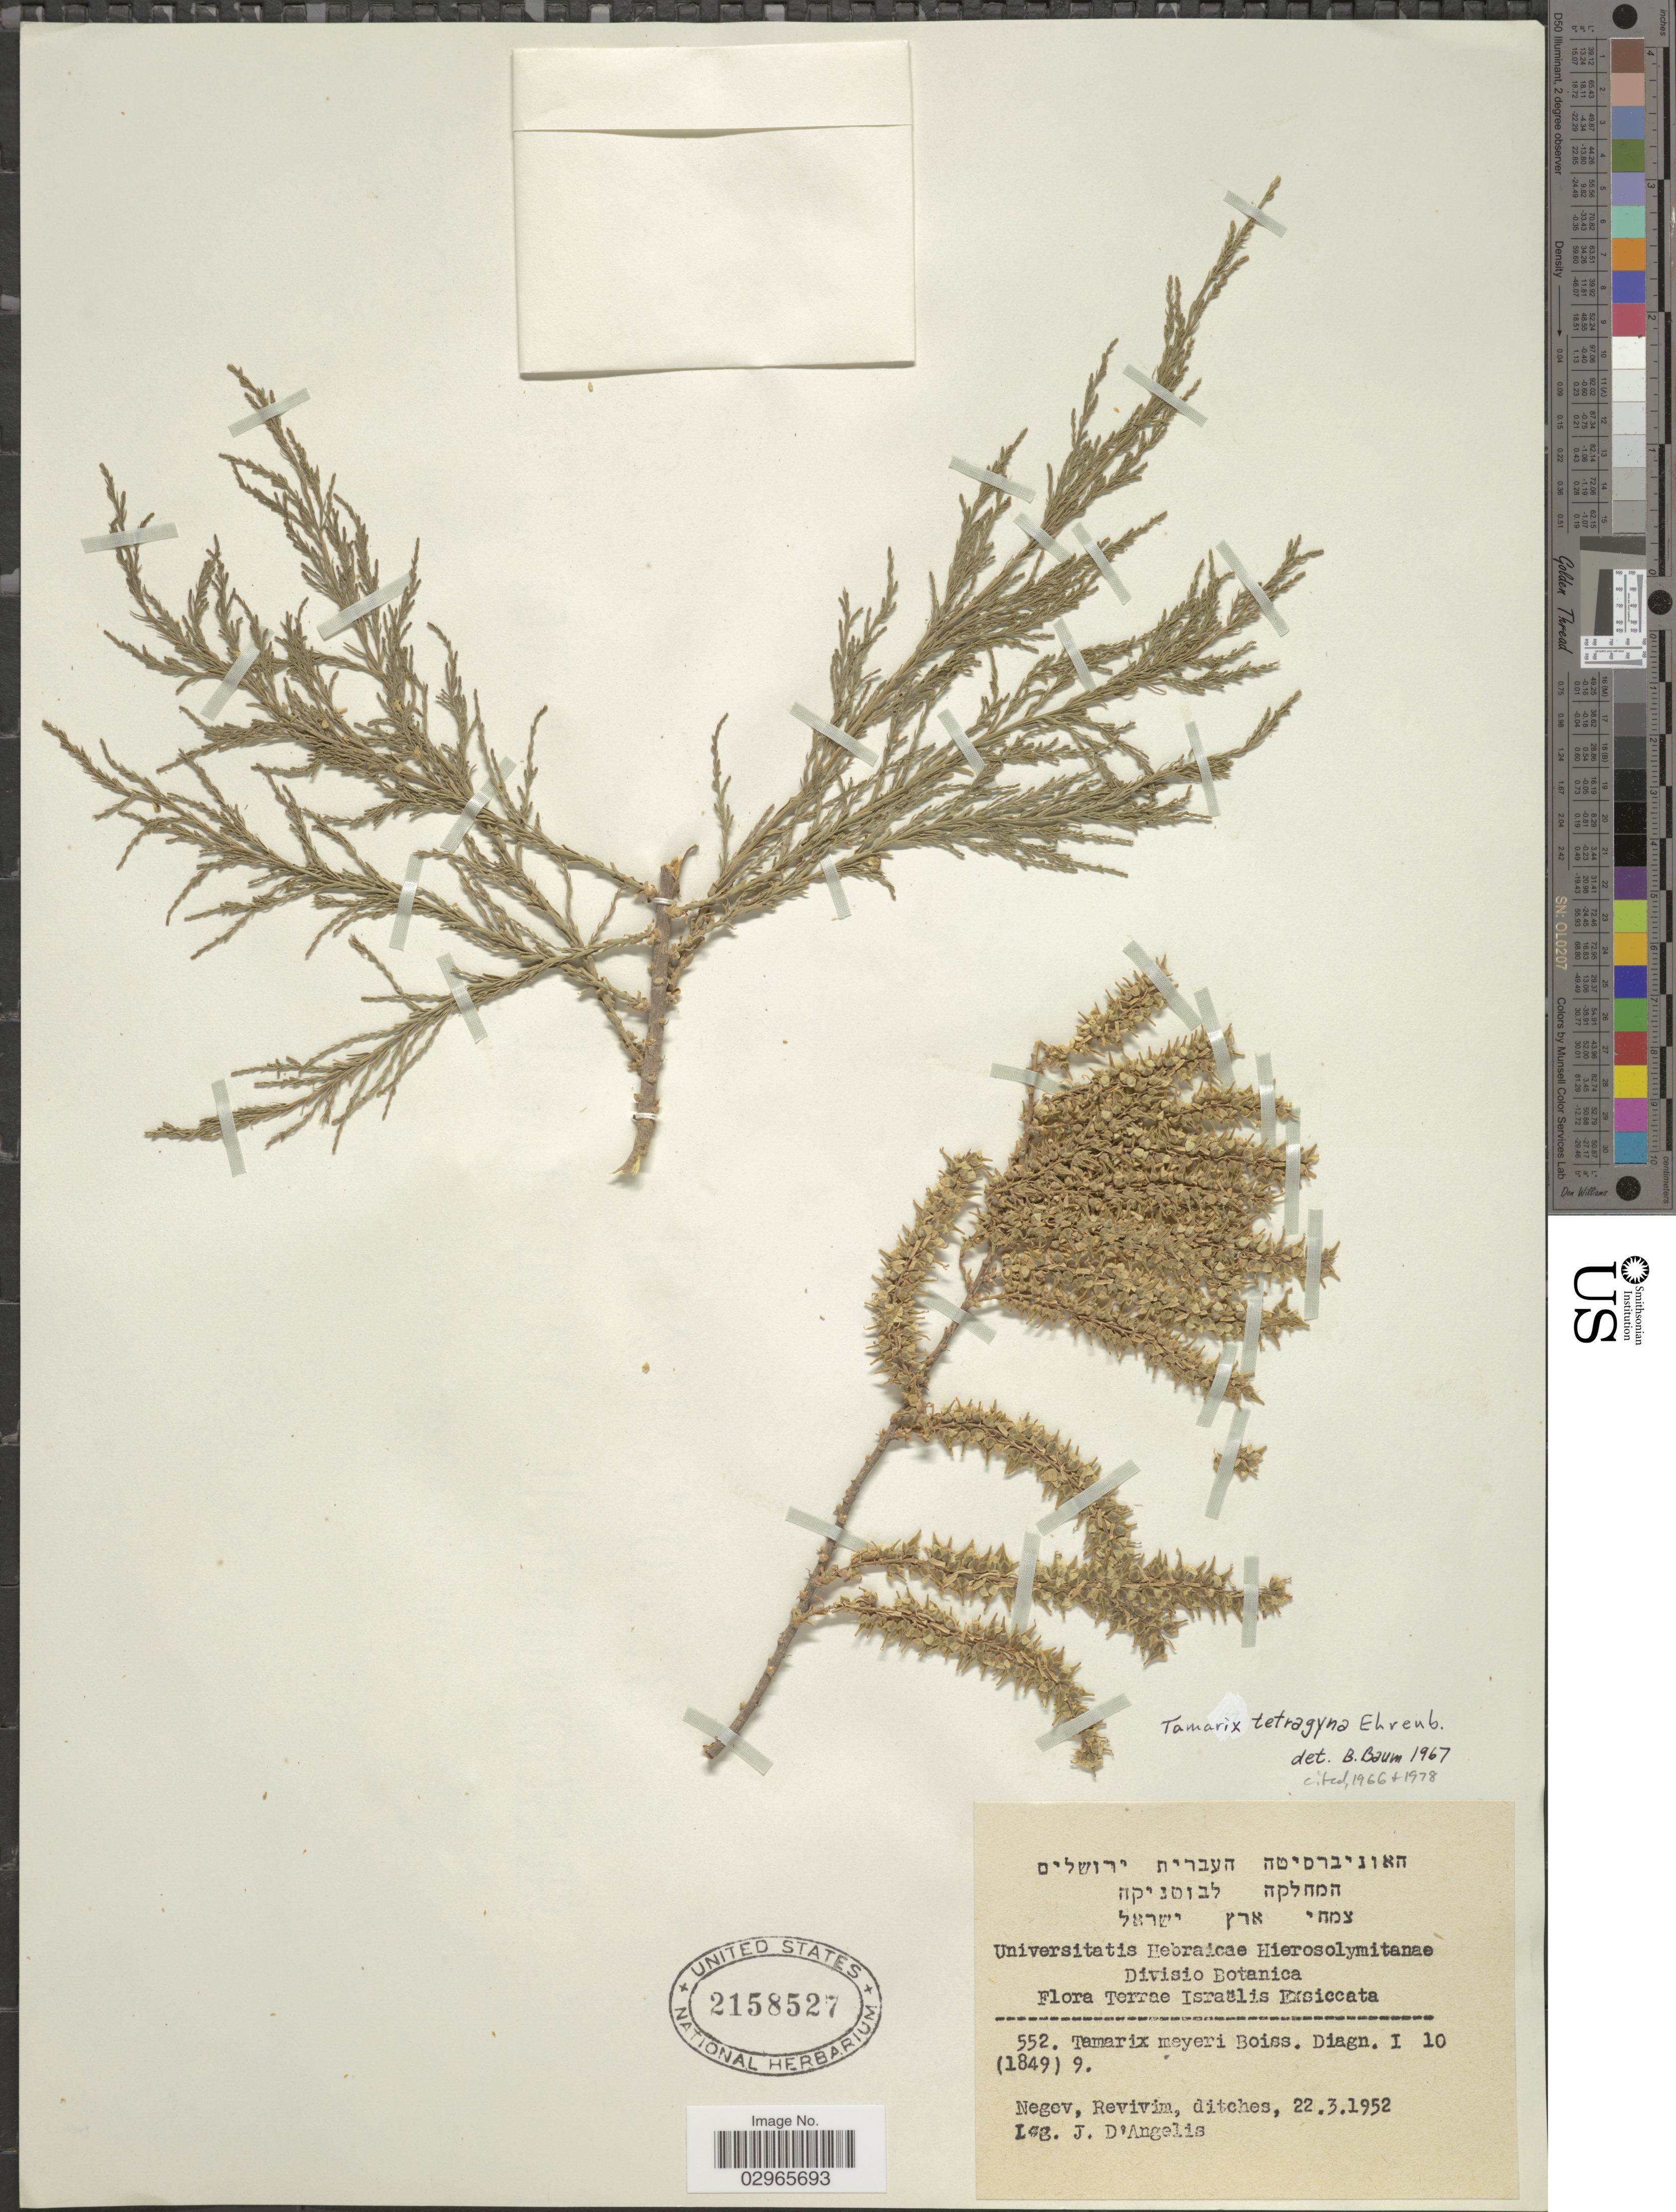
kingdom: Plantae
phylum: Tracheophyta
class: Magnoliopsida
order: Caryophyllales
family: Tamaricaceae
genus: Tamarix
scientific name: Tamarix tetragyna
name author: Ehrenb.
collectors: J. D'angelis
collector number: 552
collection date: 1952-03-22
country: Israel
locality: Terrae Israëlis. Negev, Revivim, ditches.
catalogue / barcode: US 2158527